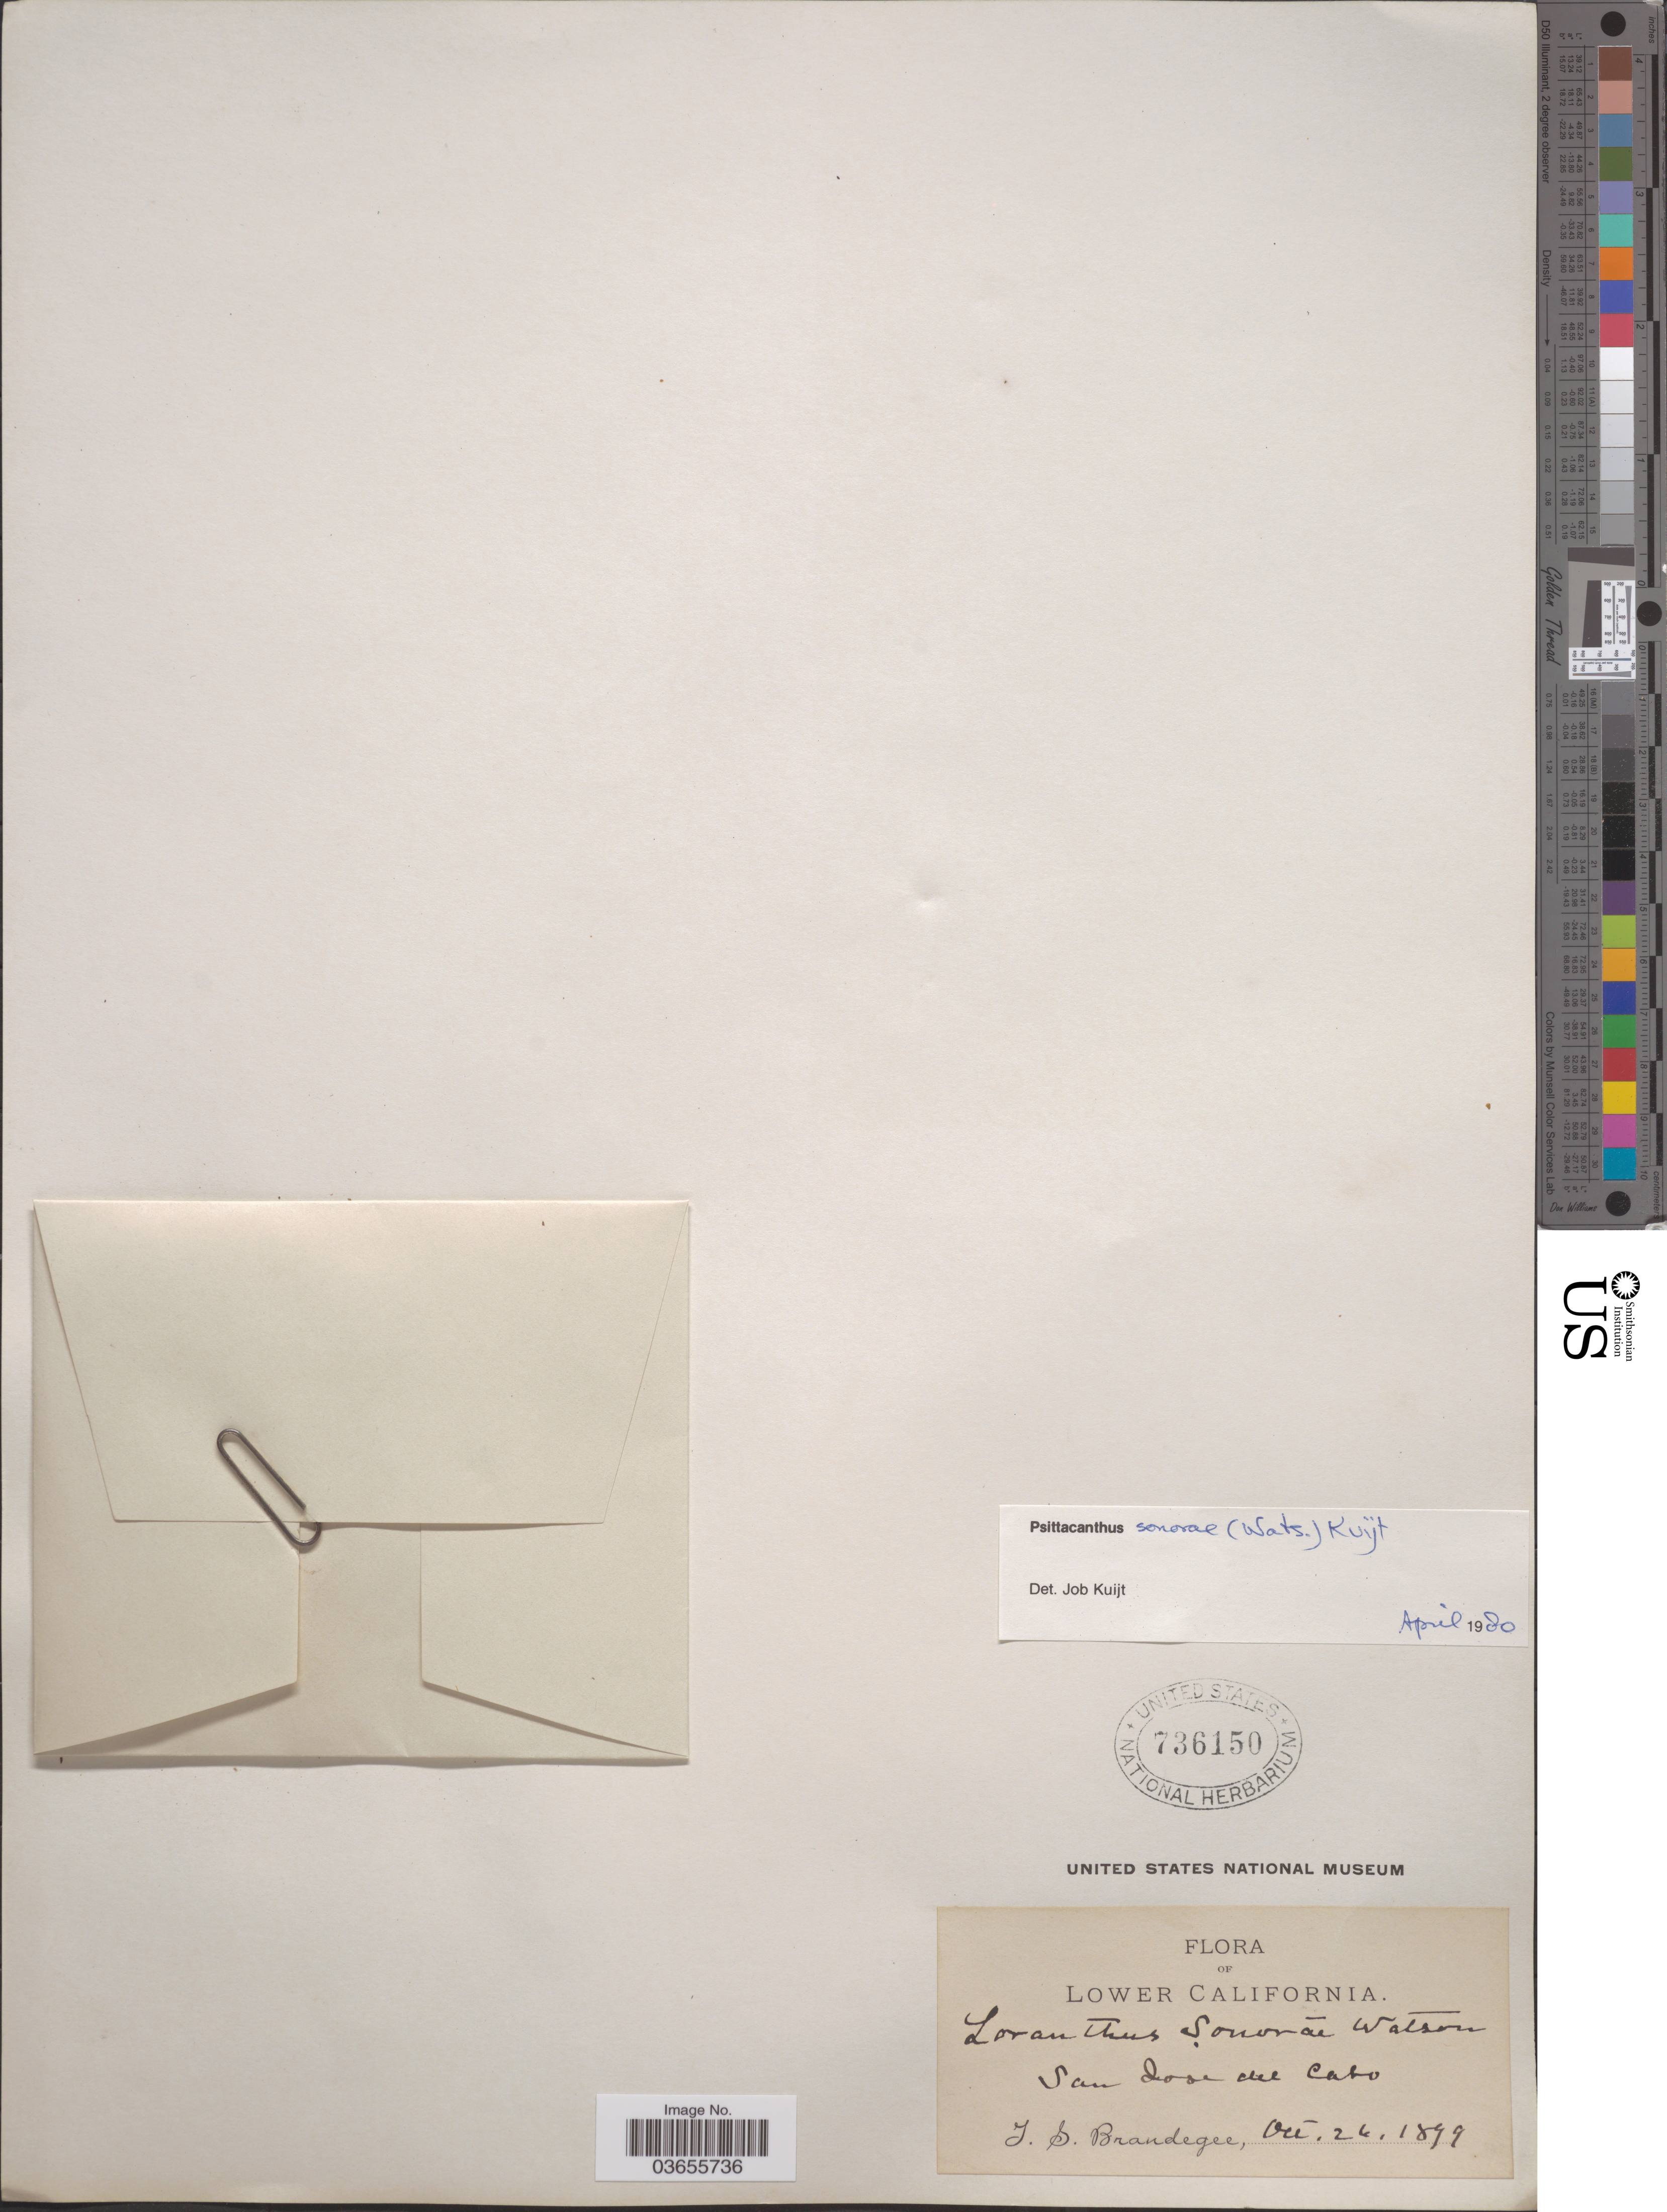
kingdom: Plantae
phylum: Tracheophyta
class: Magnoliopsida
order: Santalales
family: Loranthaceae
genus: Psittacanthus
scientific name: Psittacanthus sonorae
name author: (S. Watson) Kuijt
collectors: J. S. Brandegee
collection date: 1899-10-24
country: Mexico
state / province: Baja California Sur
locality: Lower California. San Jose del Cabo.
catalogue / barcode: US 736150